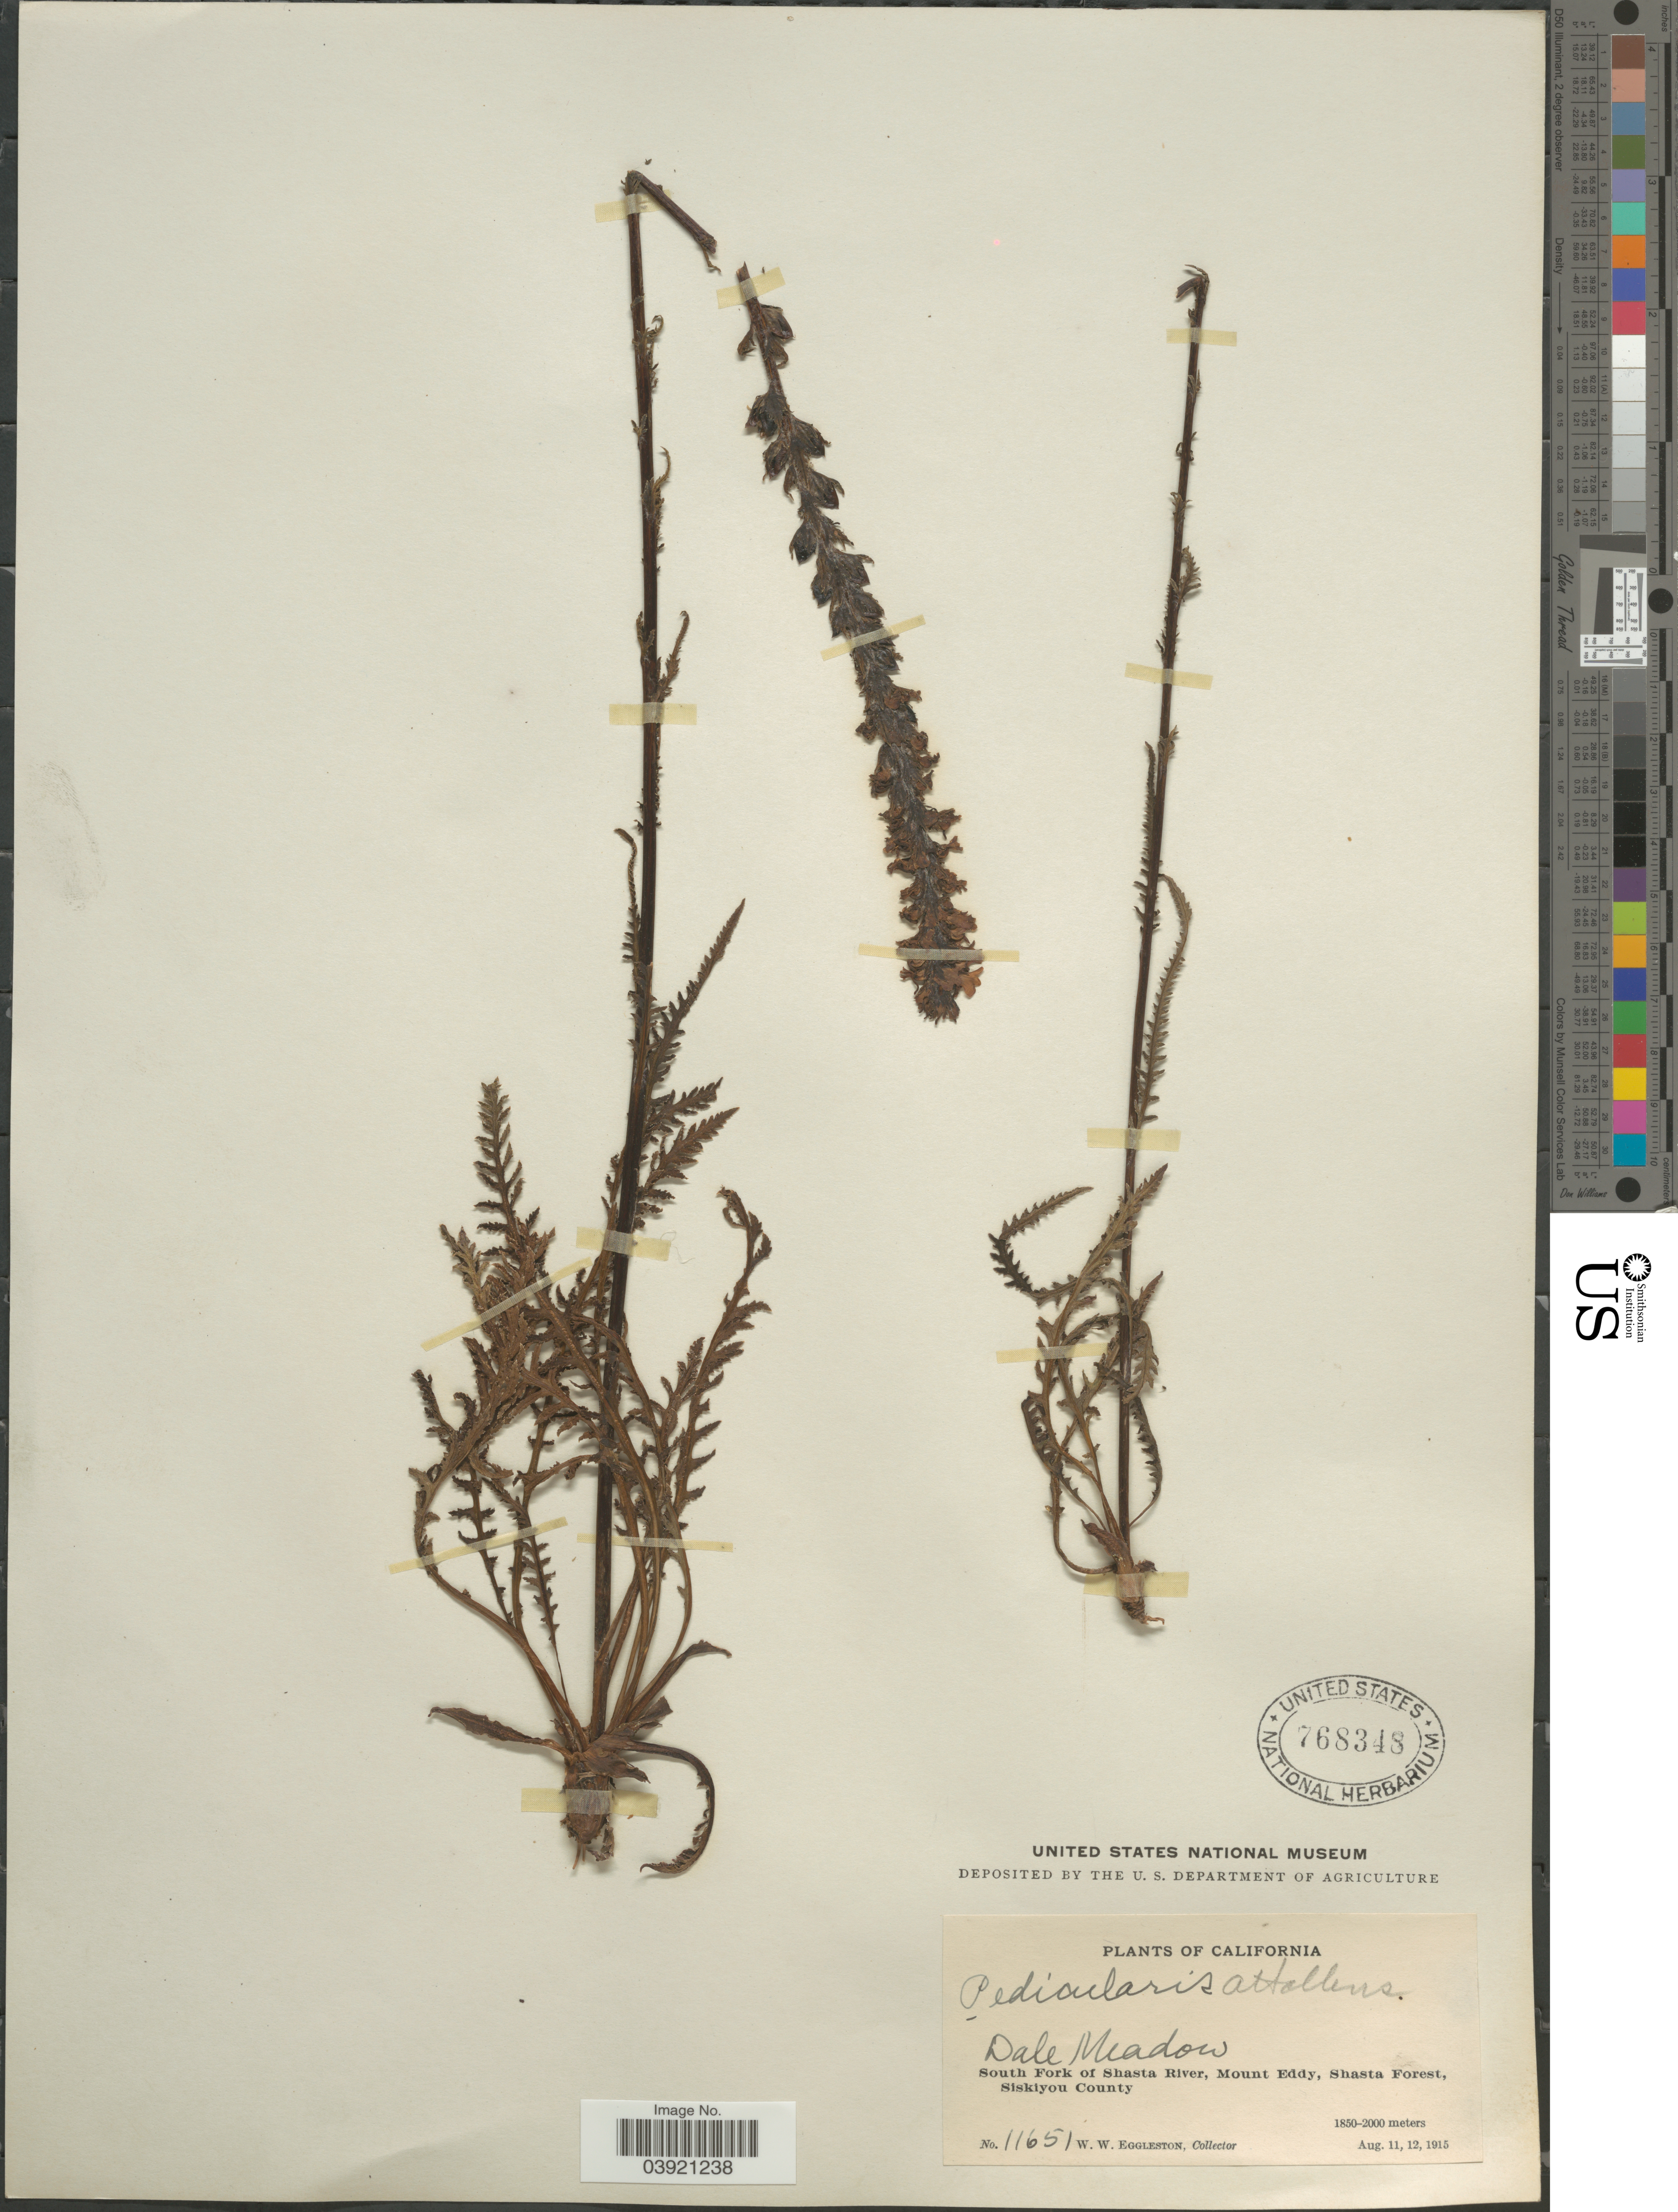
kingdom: Plantae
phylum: Tracheophyta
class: Magnoliopsida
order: Lamiales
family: Orobanchaceae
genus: Pedicularis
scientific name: Pedicularis attollens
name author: A. Gray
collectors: W. W. Eggleston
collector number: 11651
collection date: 1915-08-11/1915-08-12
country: United States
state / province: California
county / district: Siskiyou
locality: Dale Meadow. South Fork of Shasta River, Mount Eddy, Shasta Forest, Siskiyou County.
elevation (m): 1850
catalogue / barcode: US 768348